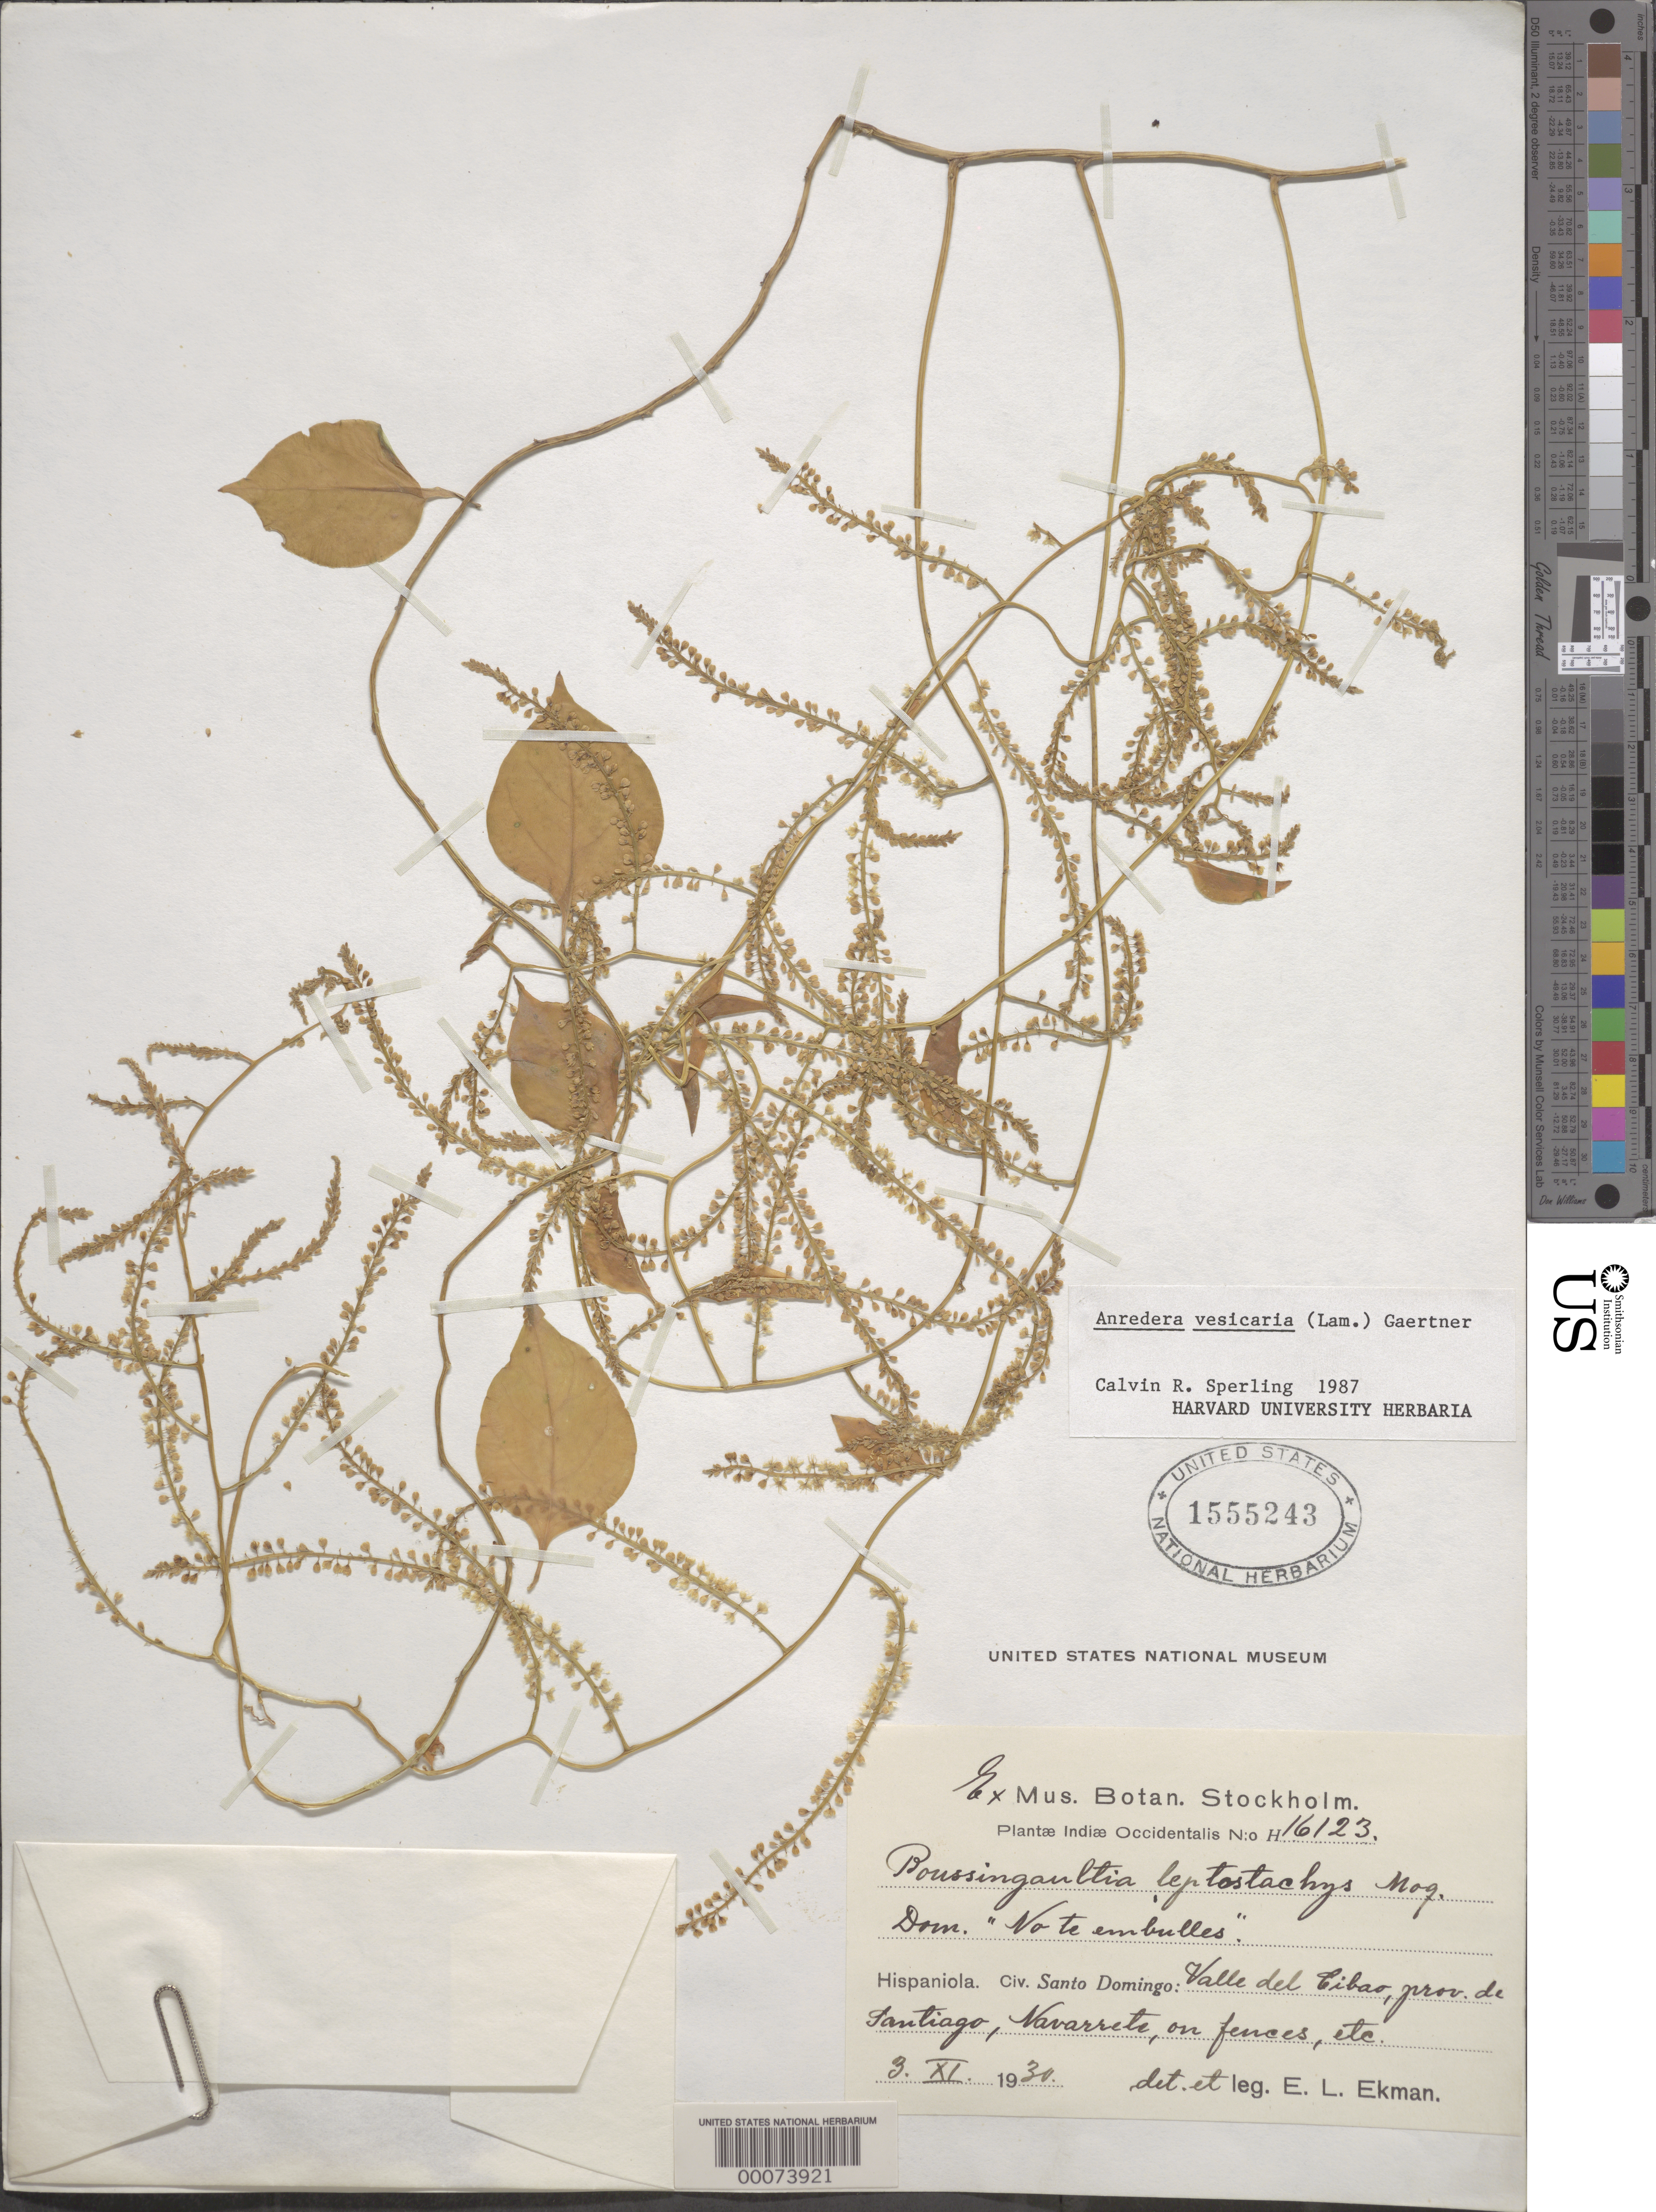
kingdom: Plantae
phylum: Tracheophyta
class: Magnoliopsida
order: Caryophyllales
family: Basellaceae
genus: Anredera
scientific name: Anredera vesicaria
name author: (Lam.) C.F. Gaertn.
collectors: E. L. Ekman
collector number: H16123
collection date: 1930-11-03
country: Dominican Republic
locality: Indiæ Occidentalis. Hispaniola. Civ. Santo Domingo: Valle del Cibas, prov. de Santiago, Navarette.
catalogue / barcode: US 1555243